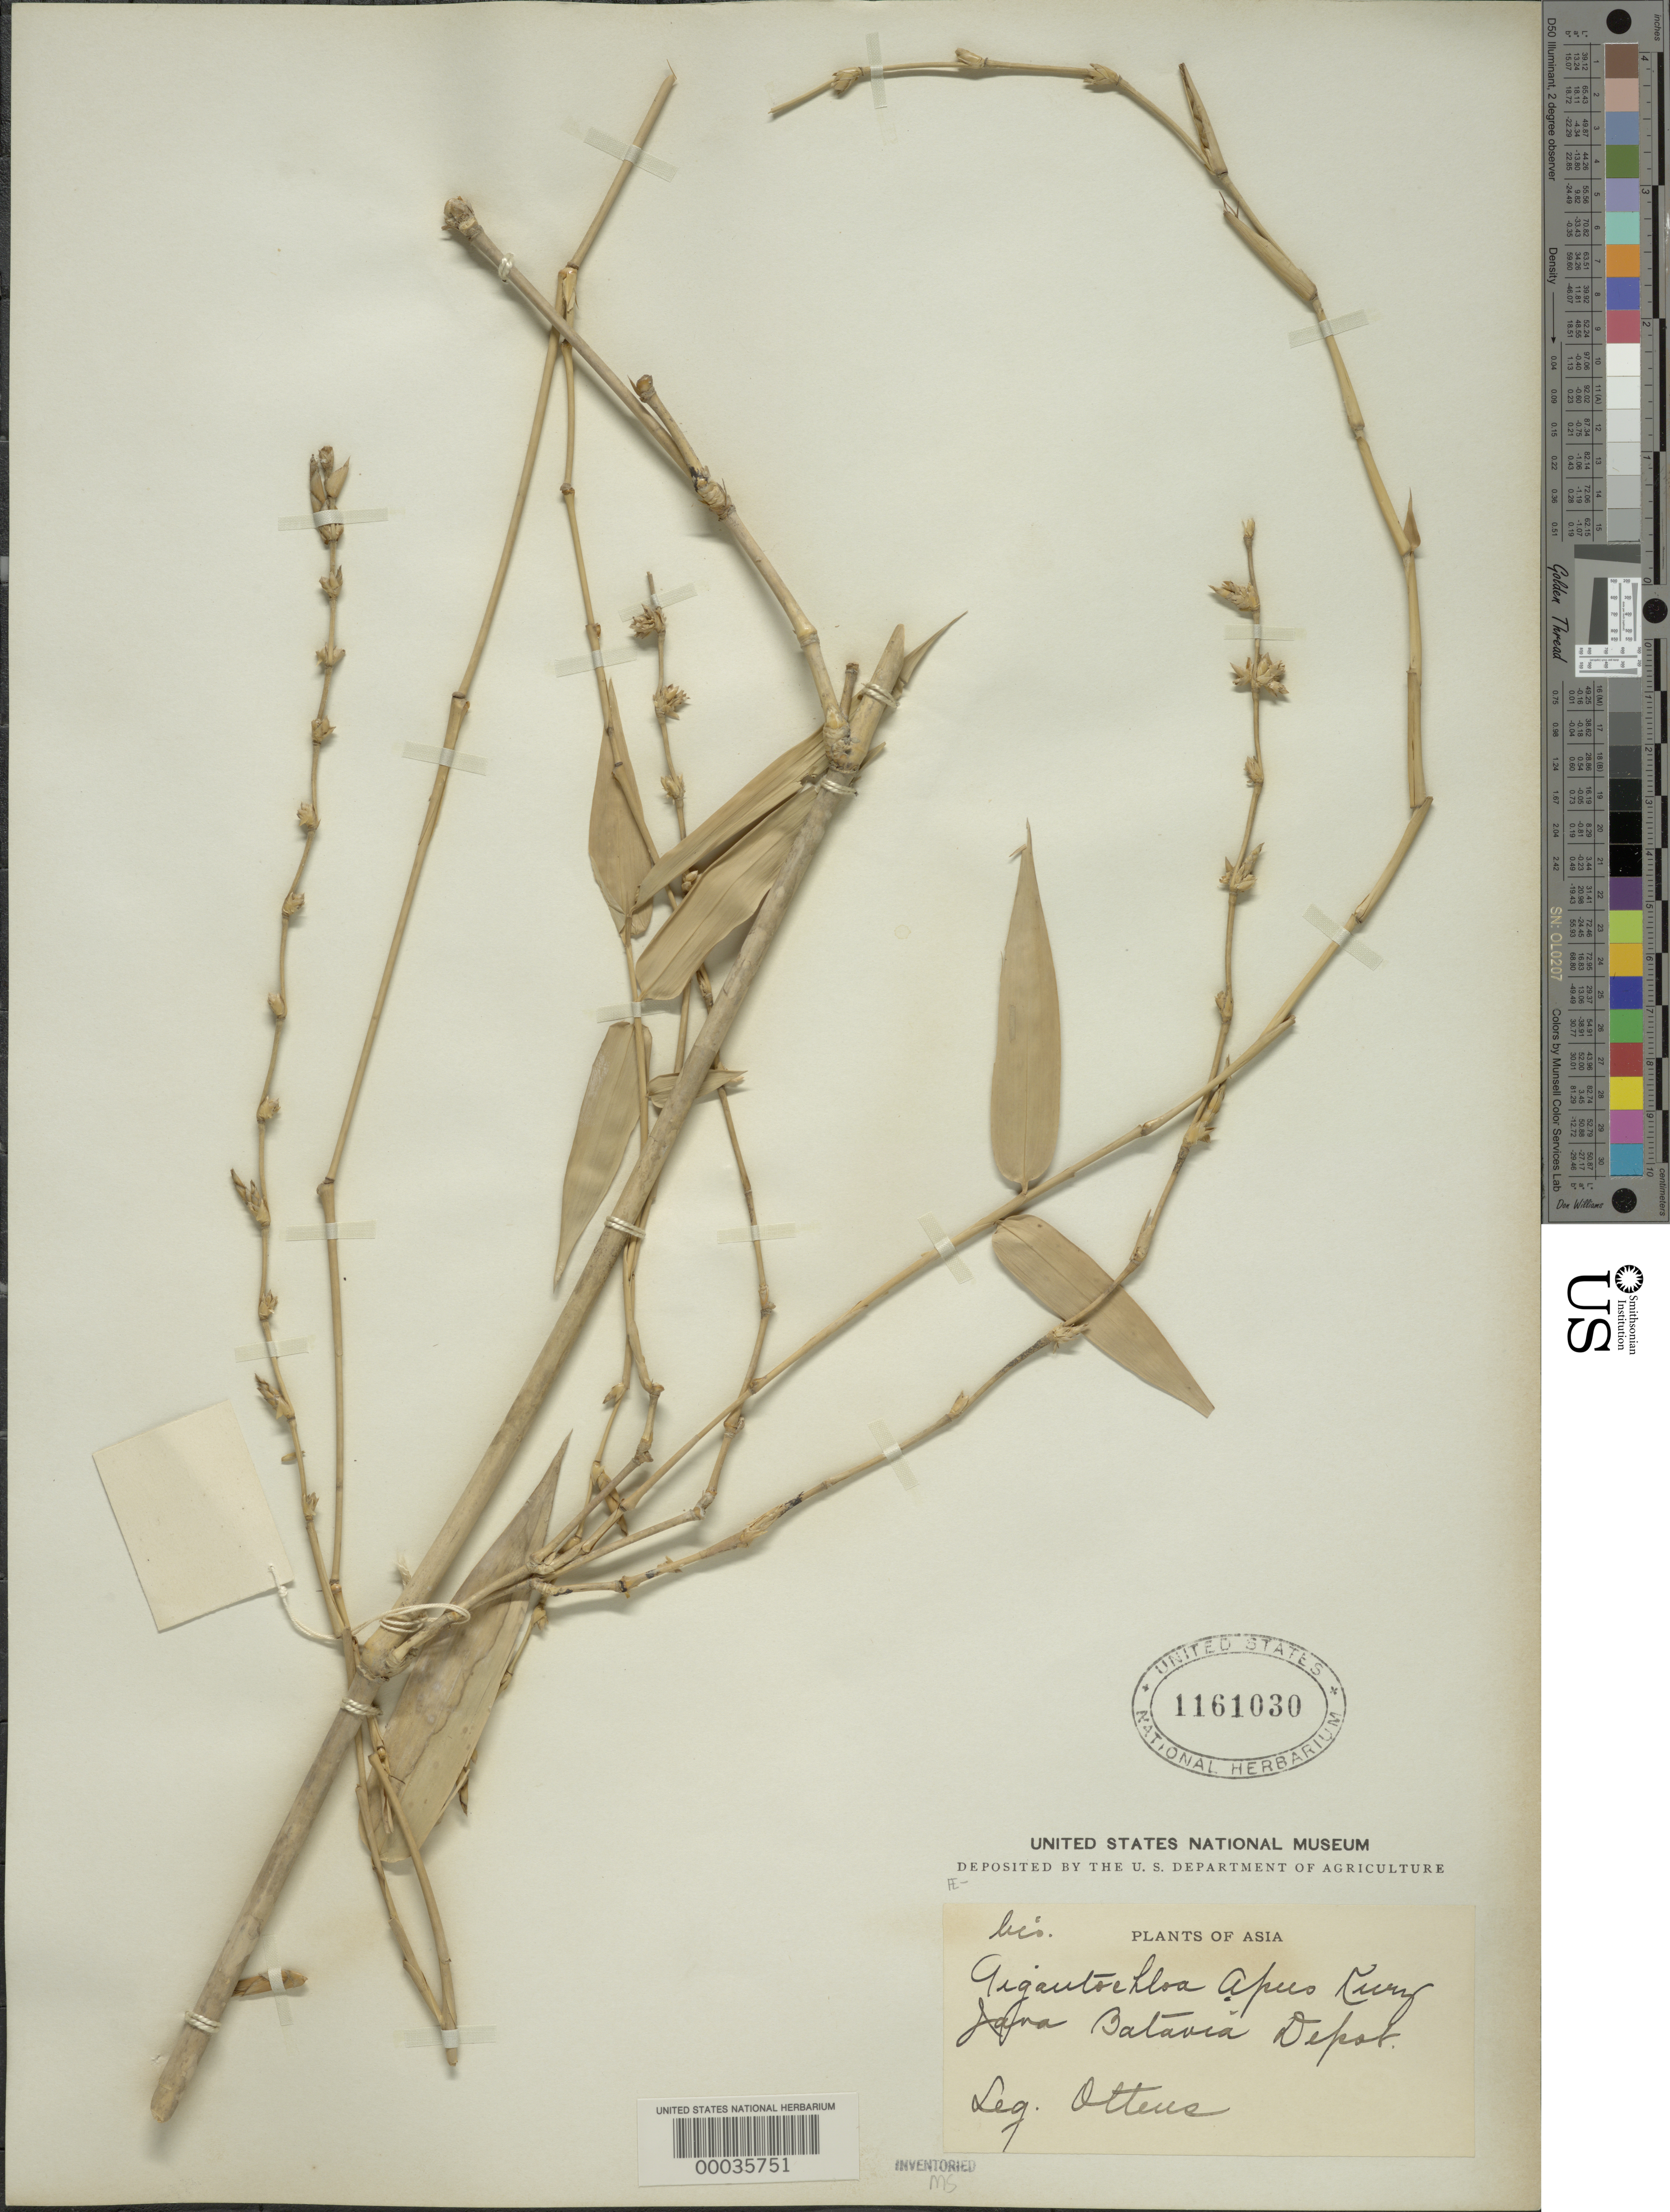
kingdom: Plantae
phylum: Tracheophyta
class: Liliopsida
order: Poales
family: Poaceae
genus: Dendrocalamus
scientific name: Dendrocalamus apus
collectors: -. Ottens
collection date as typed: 1919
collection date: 1919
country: Indonesia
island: Java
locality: Batavia depot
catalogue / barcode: US 1161030